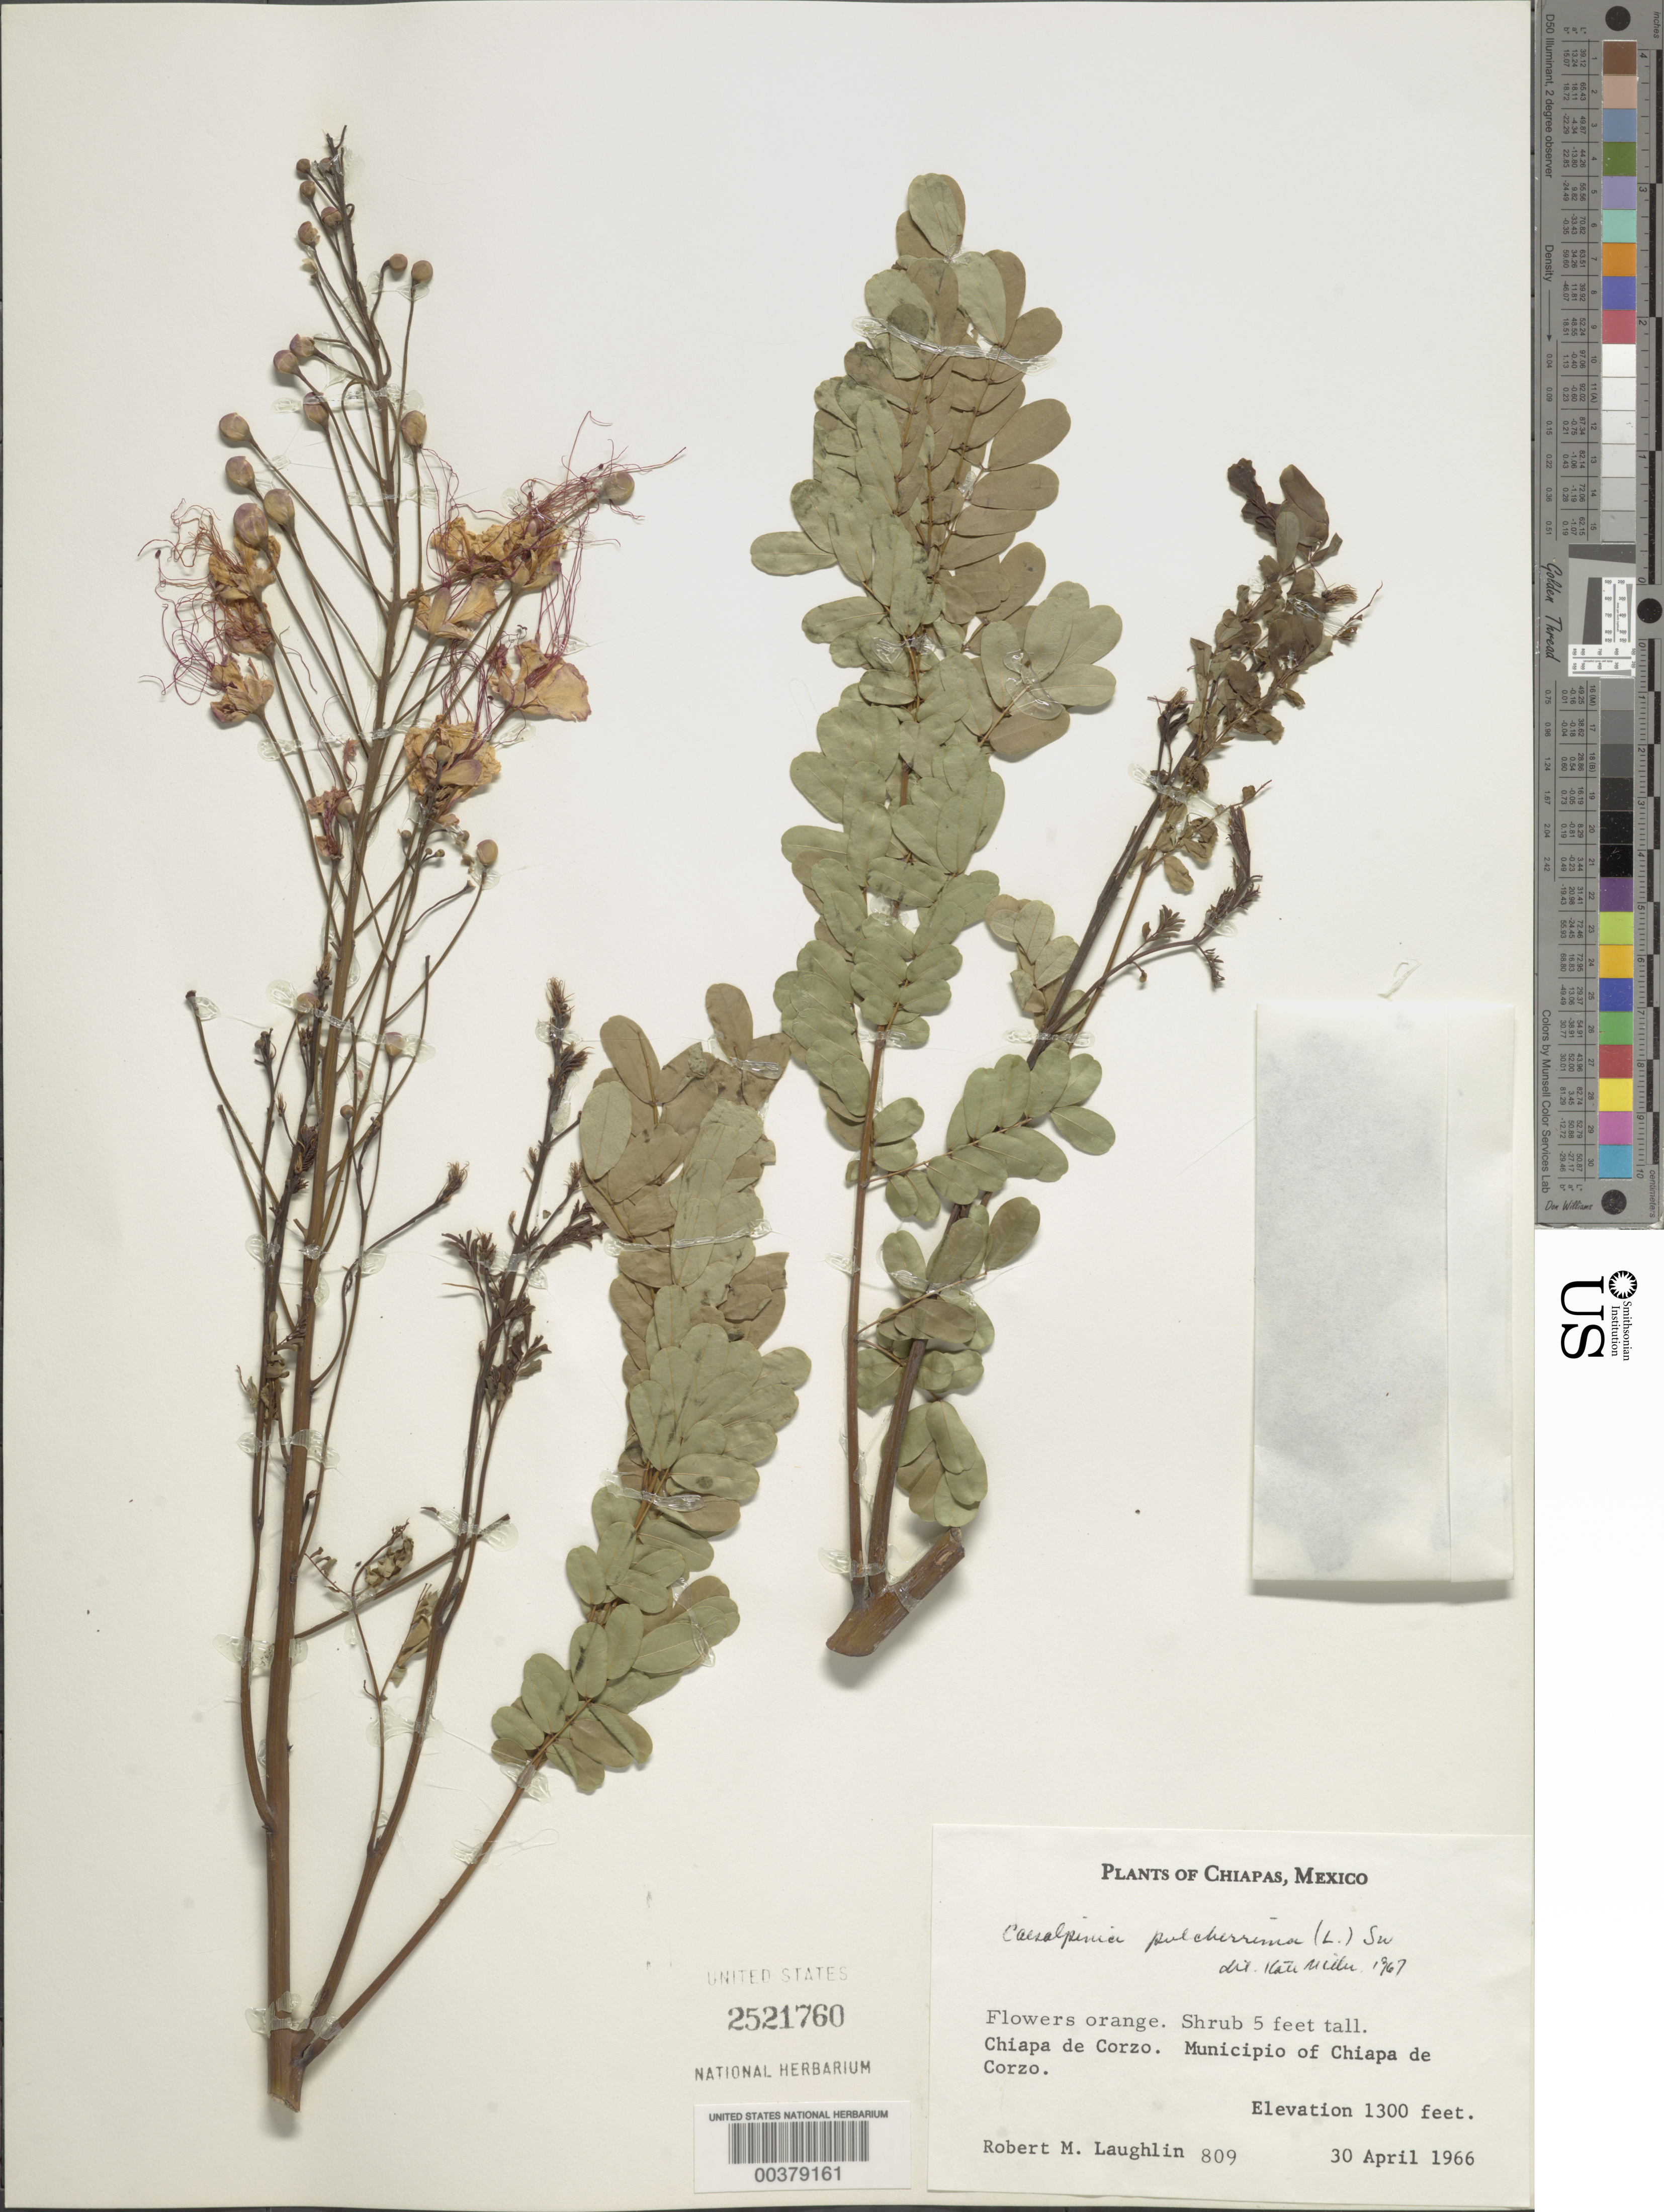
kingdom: Plantae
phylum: Tracheophyta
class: Magnoliopsida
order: Fabales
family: Fabaceae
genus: Caesalpinia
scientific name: Caesalpinia pulcherrima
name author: (L.) Sw.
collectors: R. M. Laughlin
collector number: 809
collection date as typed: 30 Apr 1966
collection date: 1966-04-30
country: Mexico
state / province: Chiapas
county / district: Chiapa de Corzo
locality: Chiapa de Corzo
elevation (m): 396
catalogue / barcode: US 2521760